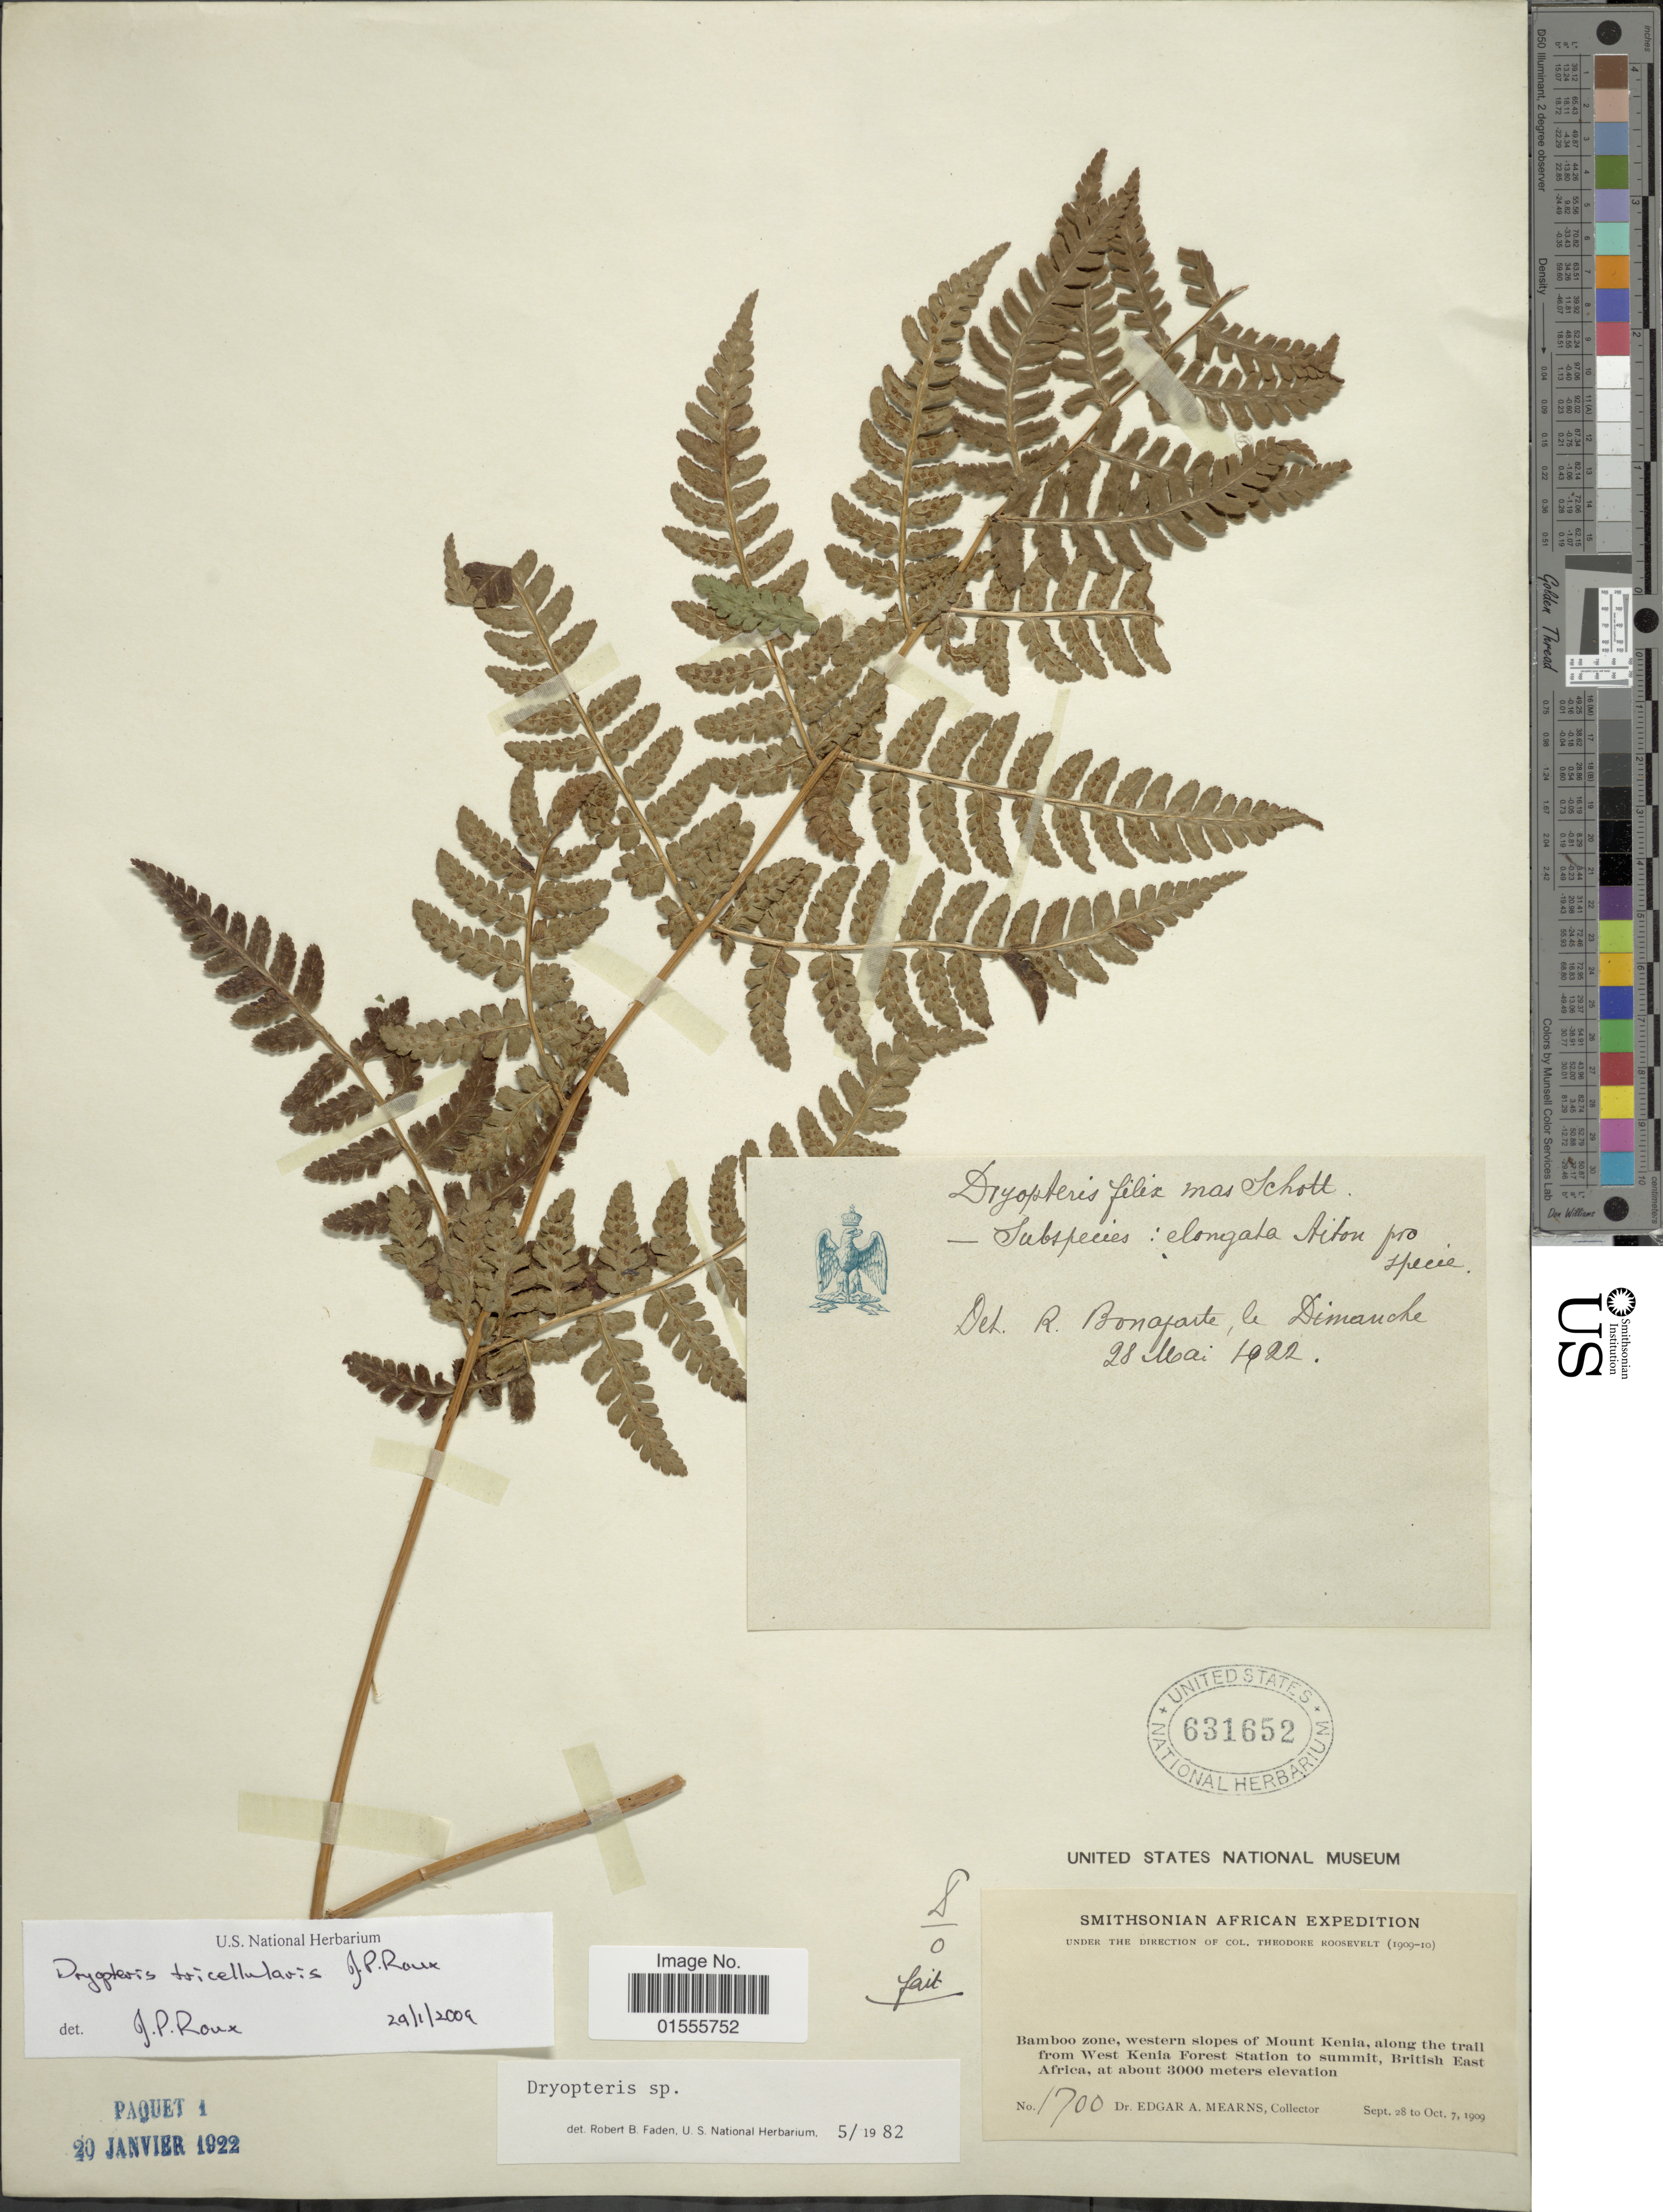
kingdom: Plantae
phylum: Tracheophyta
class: Polypodiopsida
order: Polypodiales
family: Dryopteridaceae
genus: Dryopteris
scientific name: Dryopteris tricellularis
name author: J.P. Roux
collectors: E. A. Mearns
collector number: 1700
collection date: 1909-09-28/1909-10-07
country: Kenya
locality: Bamboo zone, western slopes of Mount Kenia, along trail from West Kenia Forest Station to summit, British East Africa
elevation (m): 3000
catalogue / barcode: US 631652